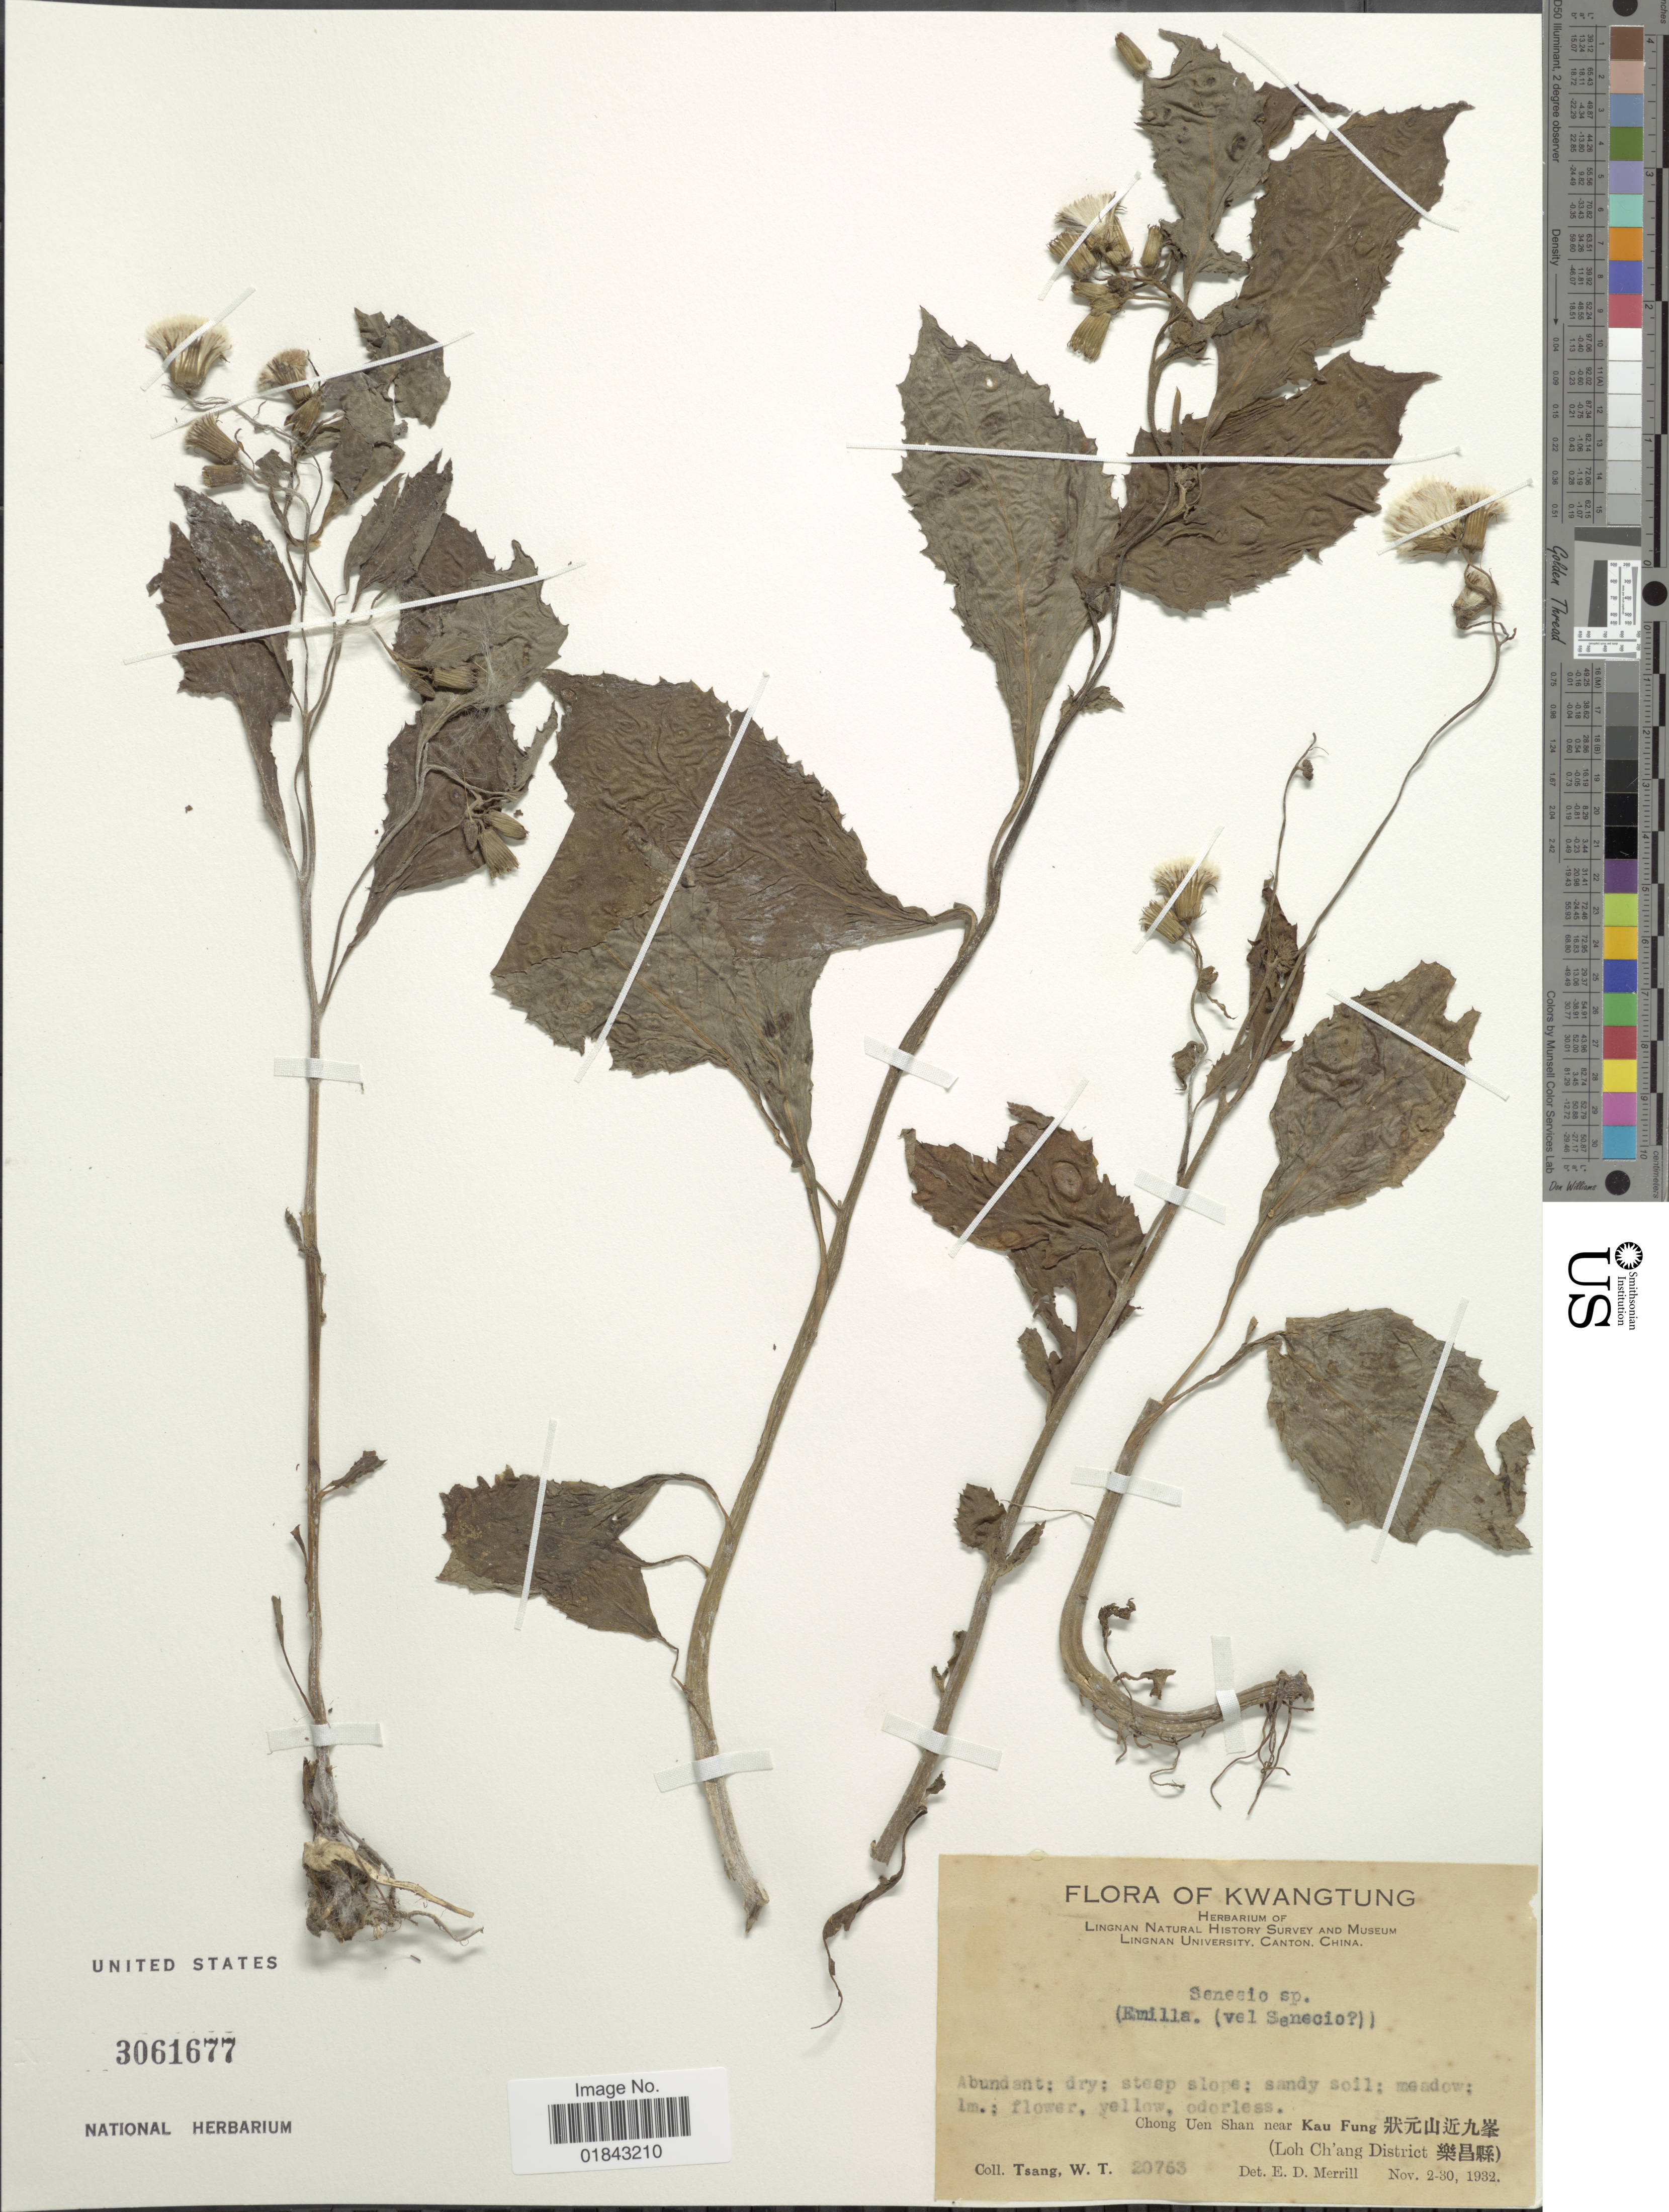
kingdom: Plantae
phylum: Tracheophyta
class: Magnoliopsida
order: Asterales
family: Asteraceae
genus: Emilia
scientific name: Emilia sp.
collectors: W. T. Tsang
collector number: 20763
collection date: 1932-11-02/1932-11-30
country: China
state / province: Guangdong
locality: Kwangtung, meadow, Chong Uen Shan near Kau Fung (Loh Ch'ang District)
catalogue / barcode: US 3061677